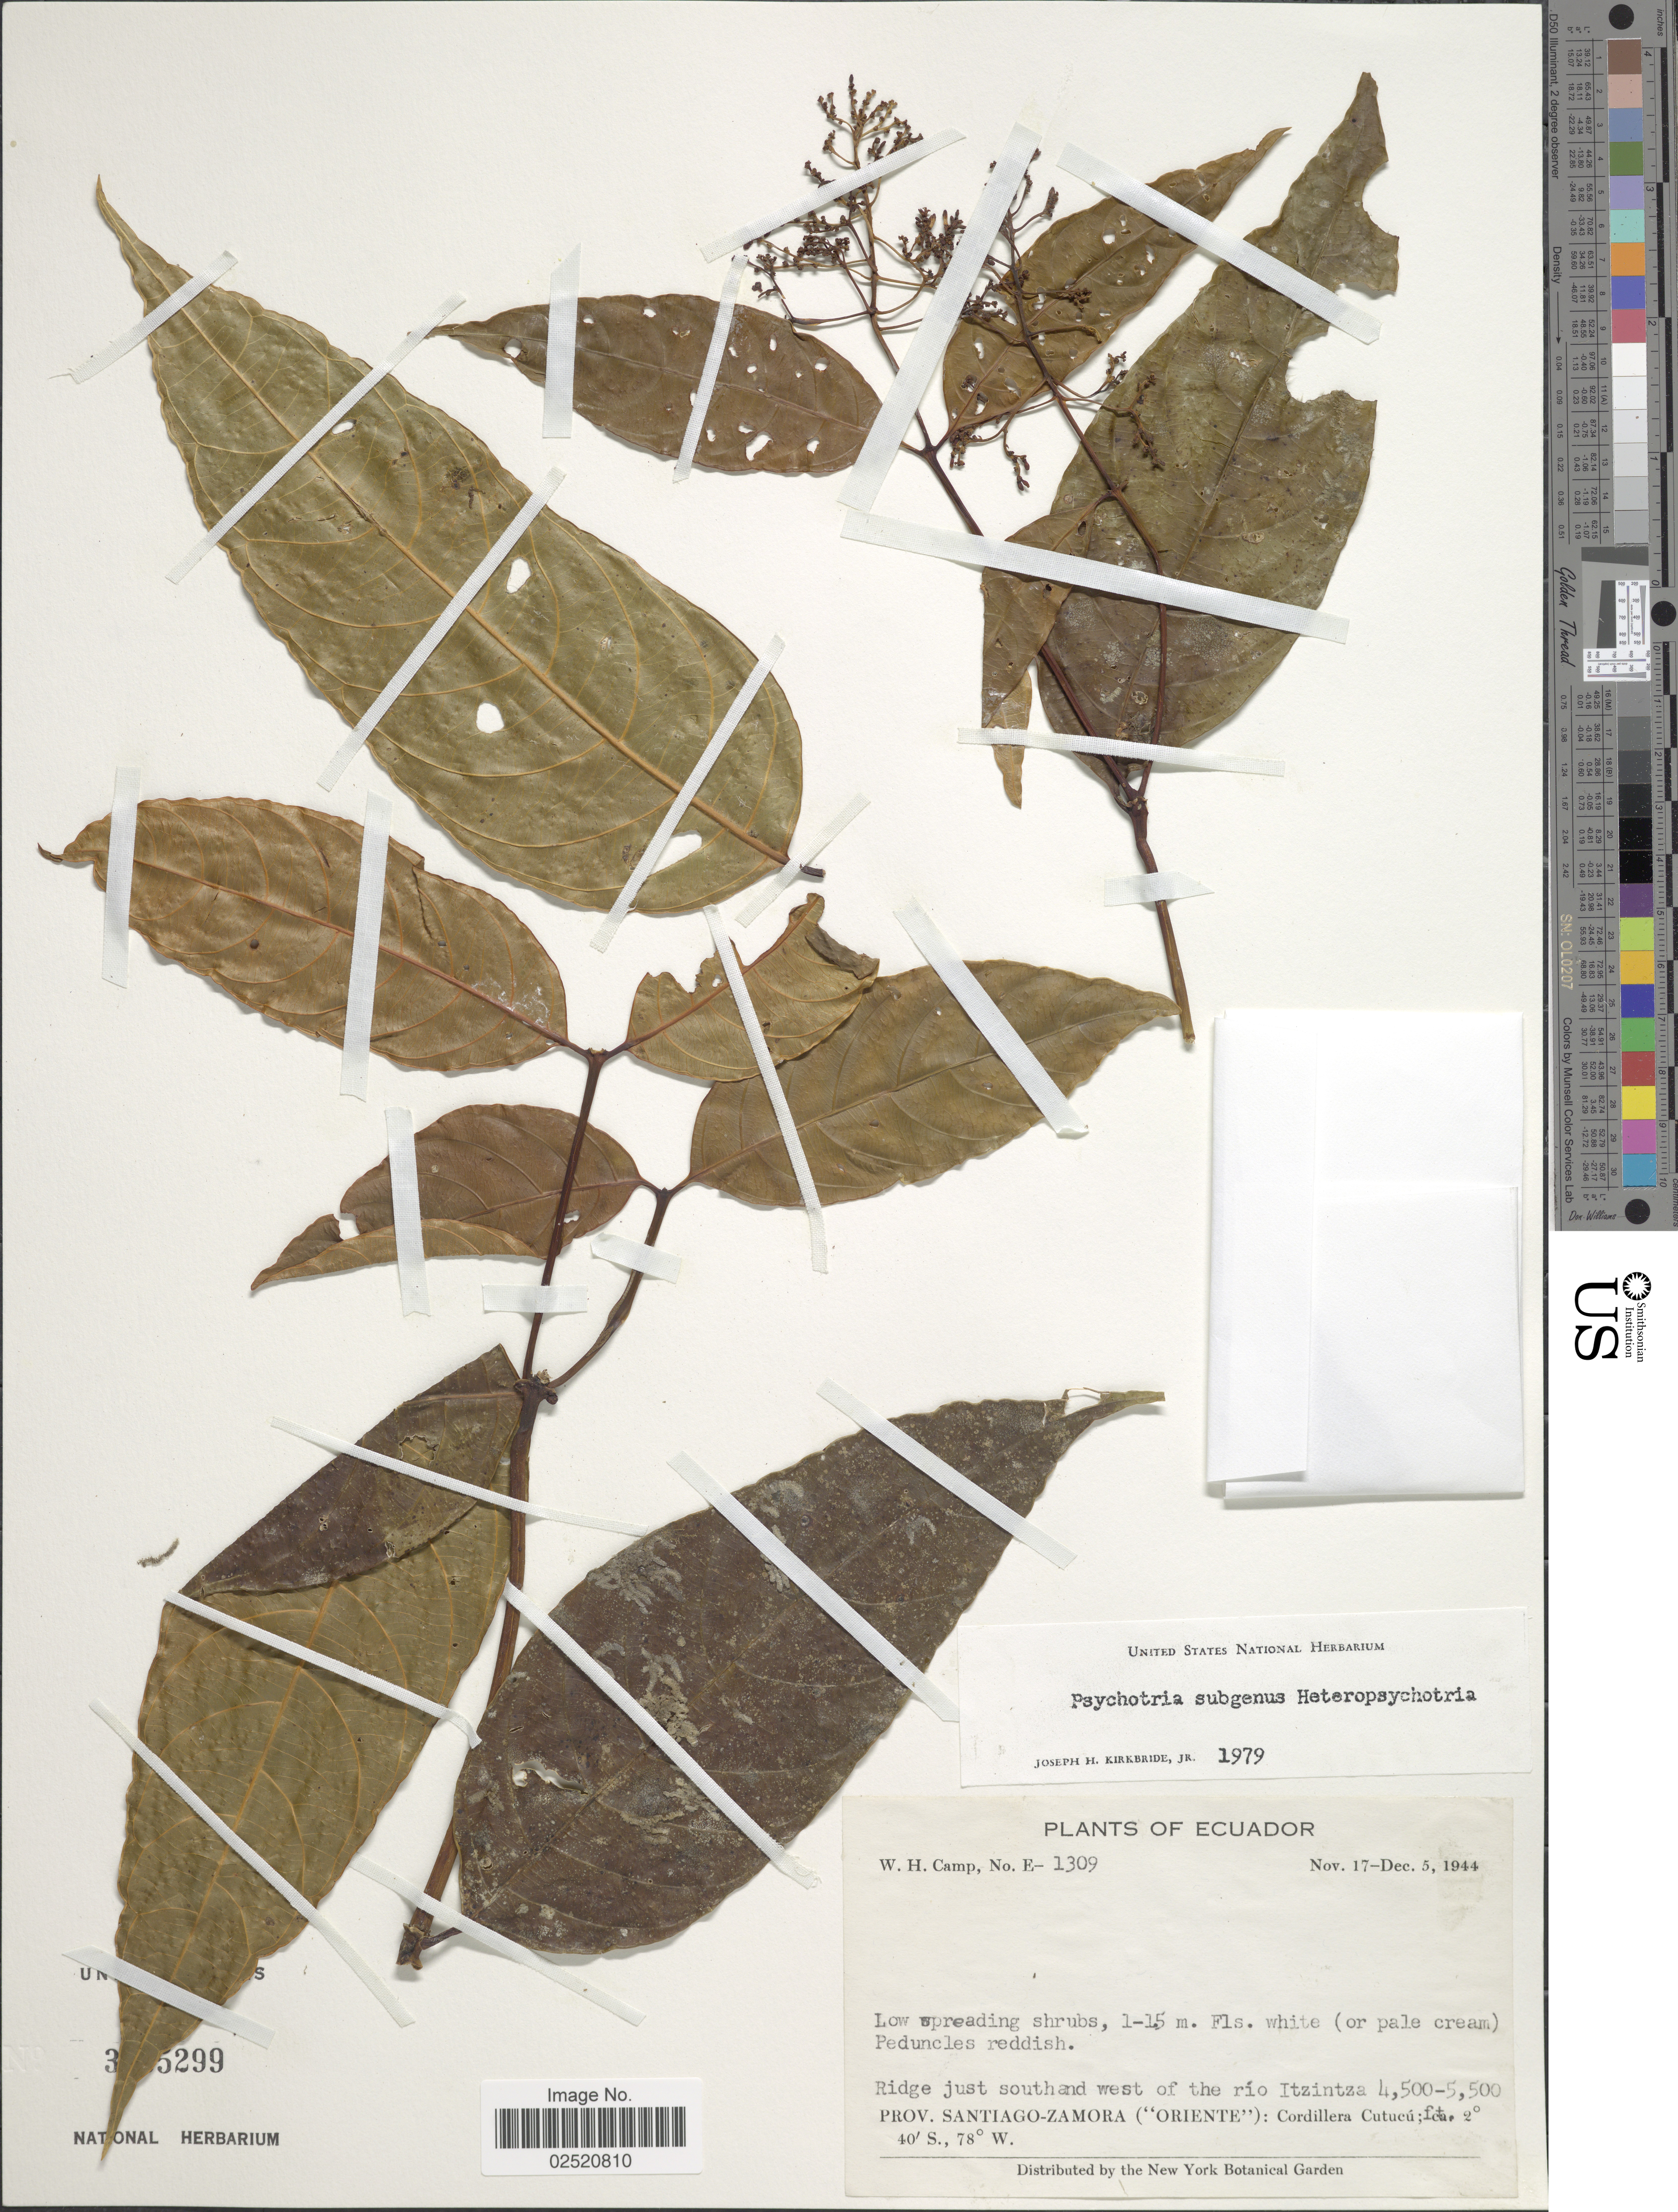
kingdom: Plantae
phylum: Tracheophyta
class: Magnoliopsida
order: Gentianales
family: Rubiaceae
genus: Psychotria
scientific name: Psychotria sp.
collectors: W. H. Camp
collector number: E-1309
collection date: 1944-11-17/1944-12-05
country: Ecuador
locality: Ridge just south and west of the rio Itzintza, Prov. Santiago-Zamora ("Oriente"): Cordillera Cutucu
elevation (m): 1372